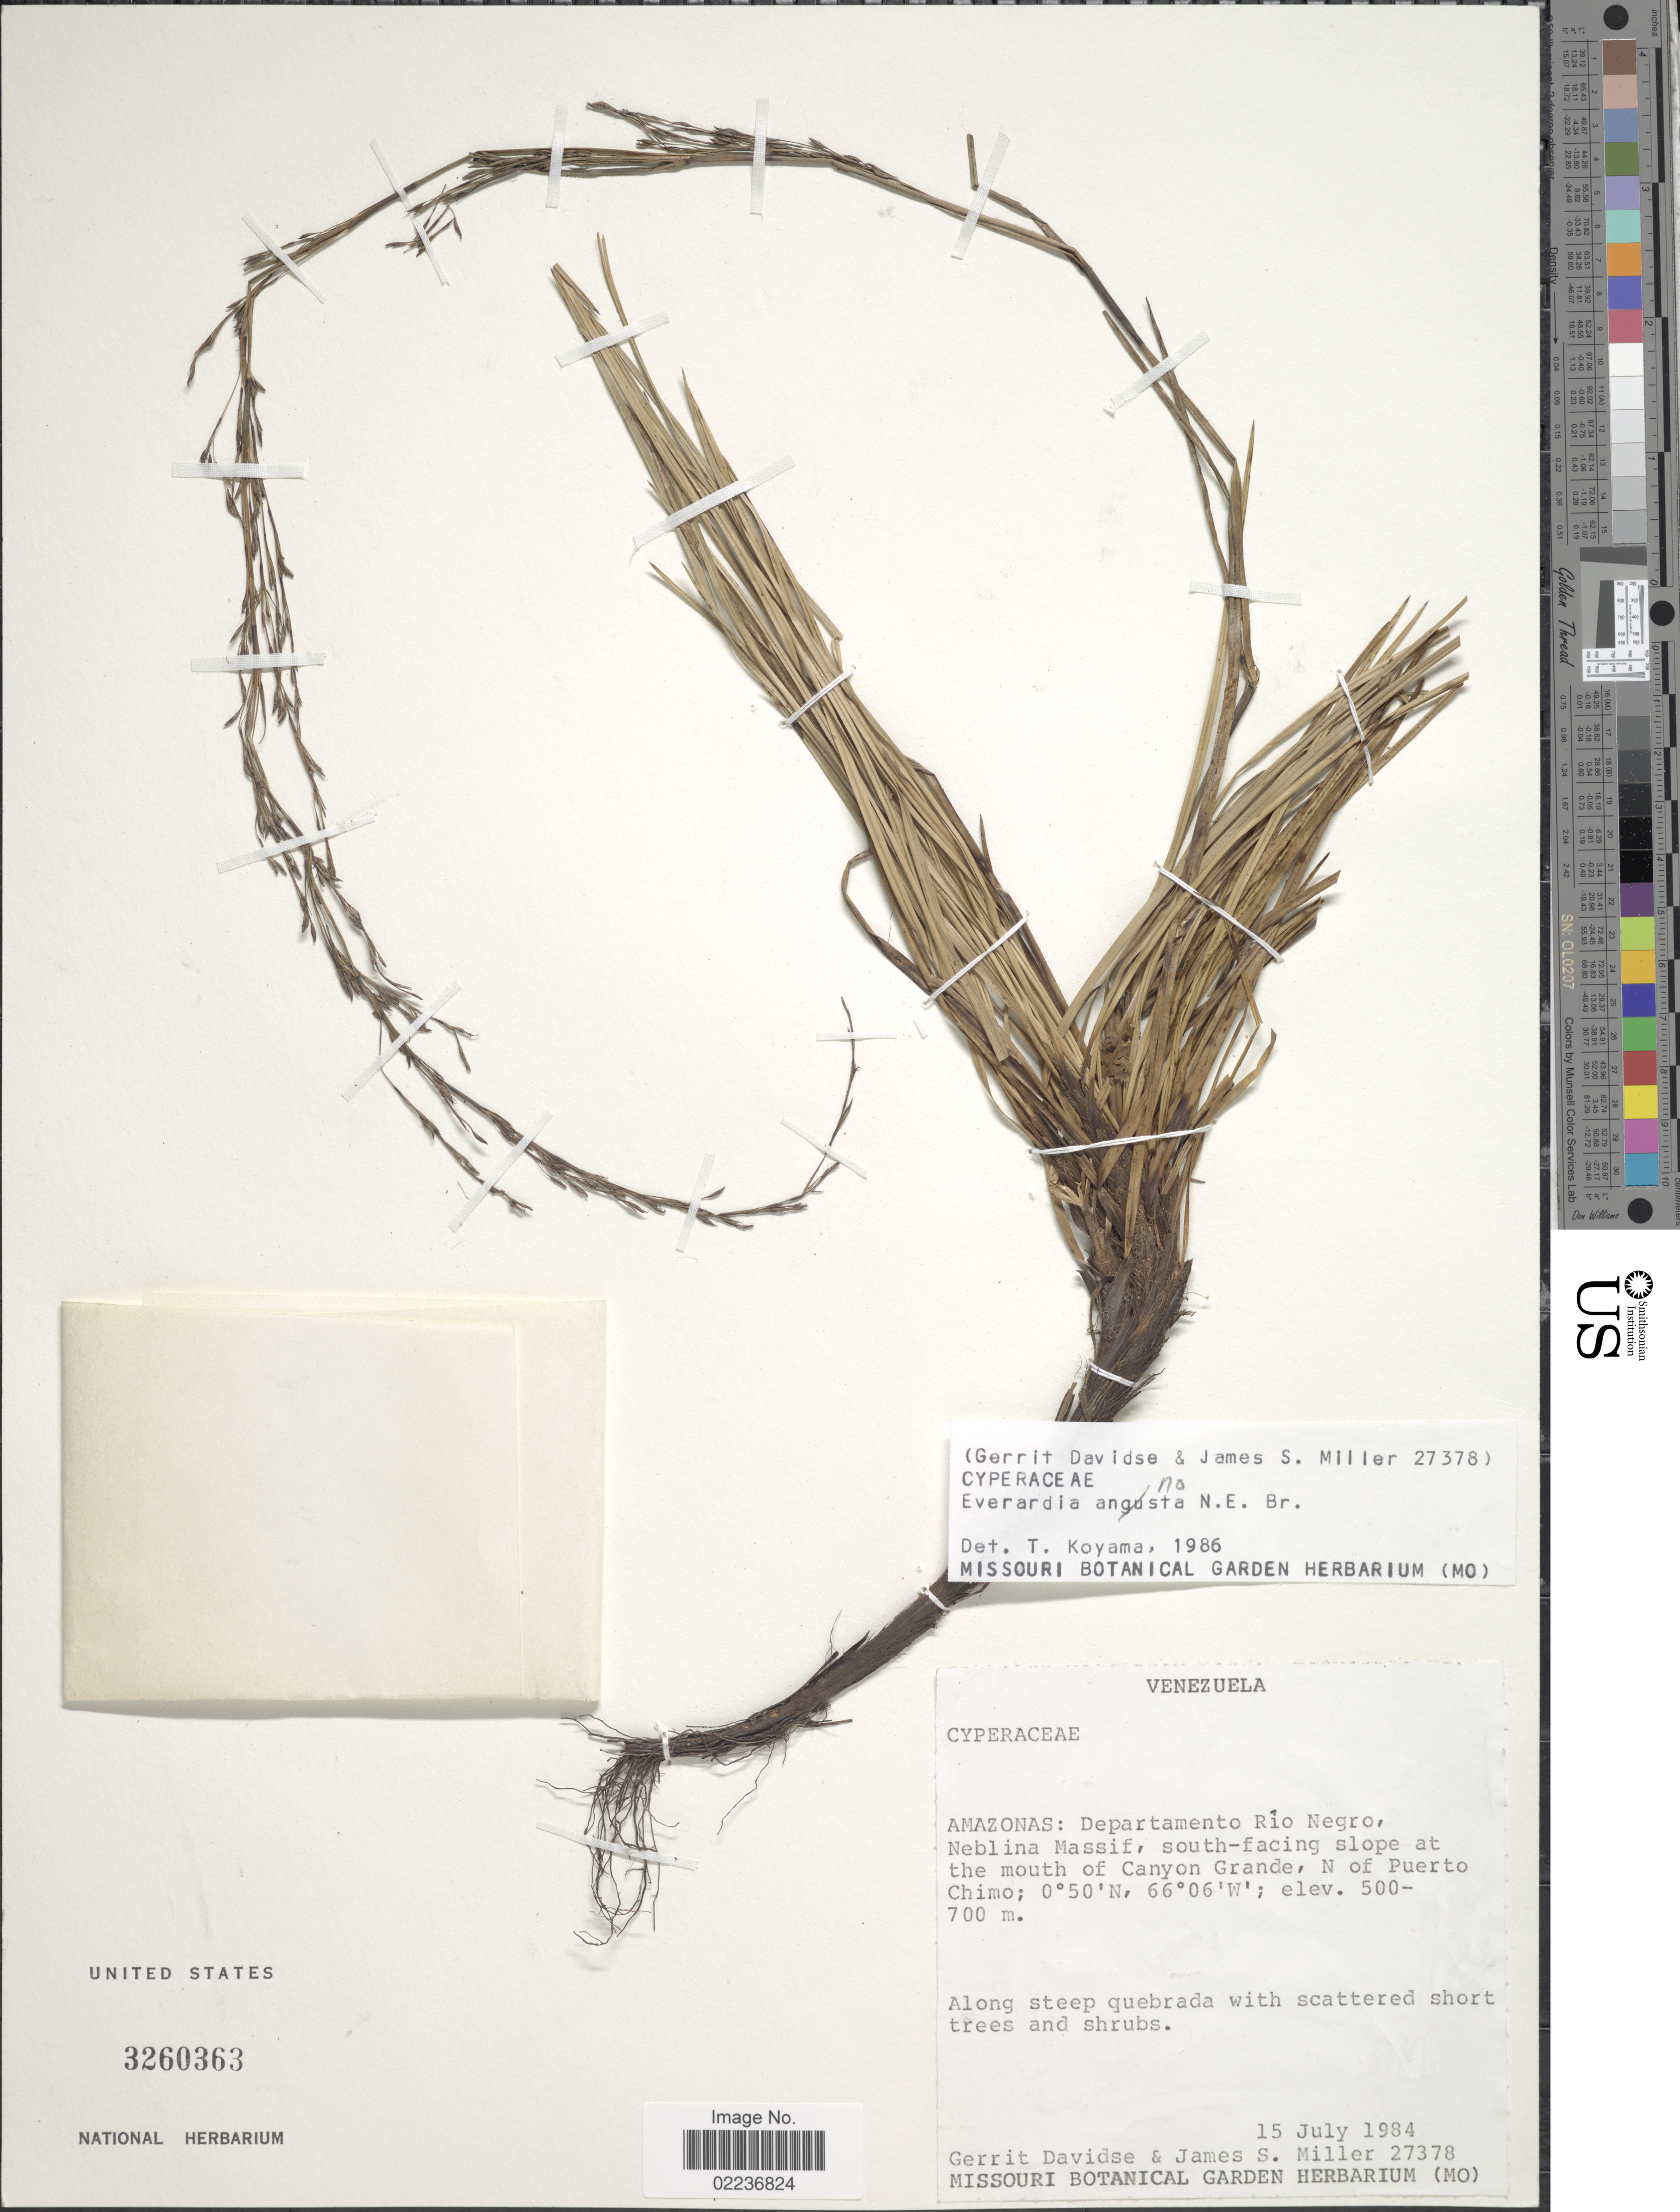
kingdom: Plantae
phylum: Tracheophyta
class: Liliopsida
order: Poales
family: Cyperaceae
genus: Cephalocarpus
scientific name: Cephalocarpus sp.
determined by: Strong, Mark T., (BOT), Smithsonian Institution - National Museum of Natural History (UNITED STATES)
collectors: G. Davidse & J. S. Miller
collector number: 27378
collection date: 1984-07-15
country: Venezuela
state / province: Amazonas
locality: Departamento Rio Negro, Neblina Massif, south-facing slope at the mouth of Canyon Grande, N of Puerto Chimo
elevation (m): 700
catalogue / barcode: US 3260363